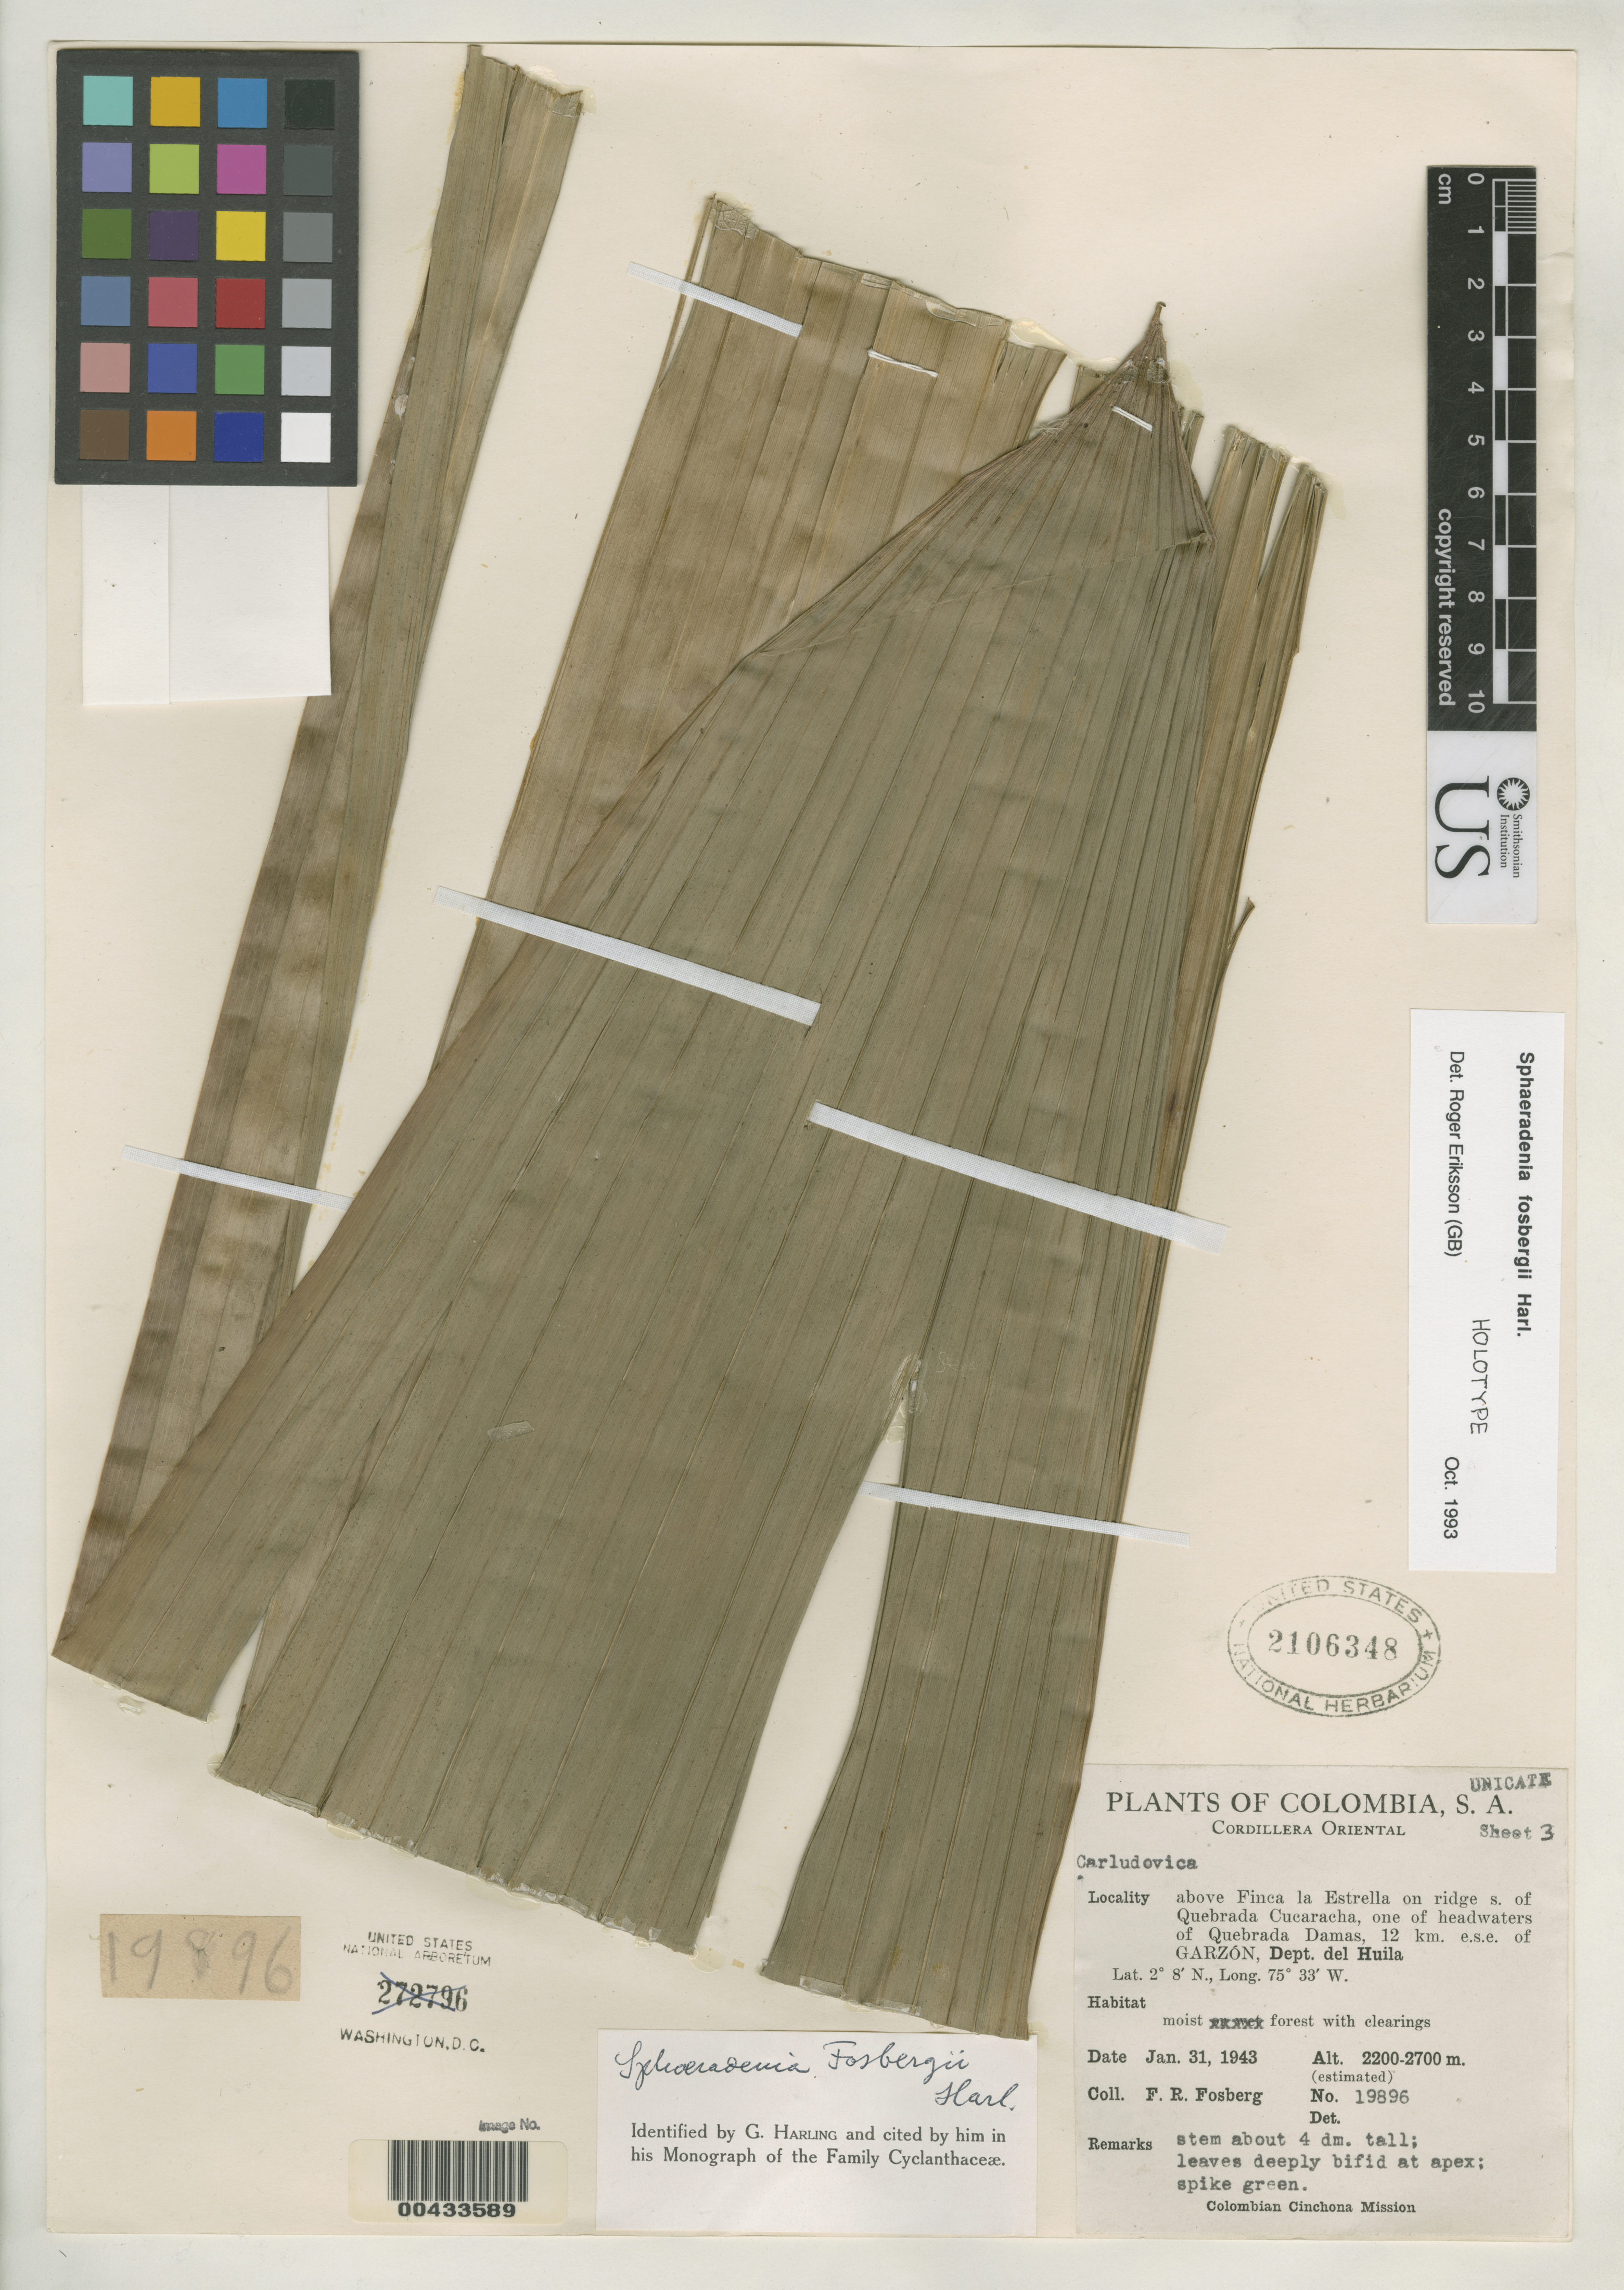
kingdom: Plantae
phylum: Tracheophyta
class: Liliopsida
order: Pandanales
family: Cyclanthaceae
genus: Sphaeradenia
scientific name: Sphaeradenia fosbergii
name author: Harling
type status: Holotype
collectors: F. R. Fosberg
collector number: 19896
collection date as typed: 31 Jan 1943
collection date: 1943-01-31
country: Colombia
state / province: Huila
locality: Above Finca la Estrella on ridge S of Quebrada Cucaracha, one of headwaters of Quebrada Damas, 12 km ESE of Garzon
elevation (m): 2200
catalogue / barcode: US 2106348